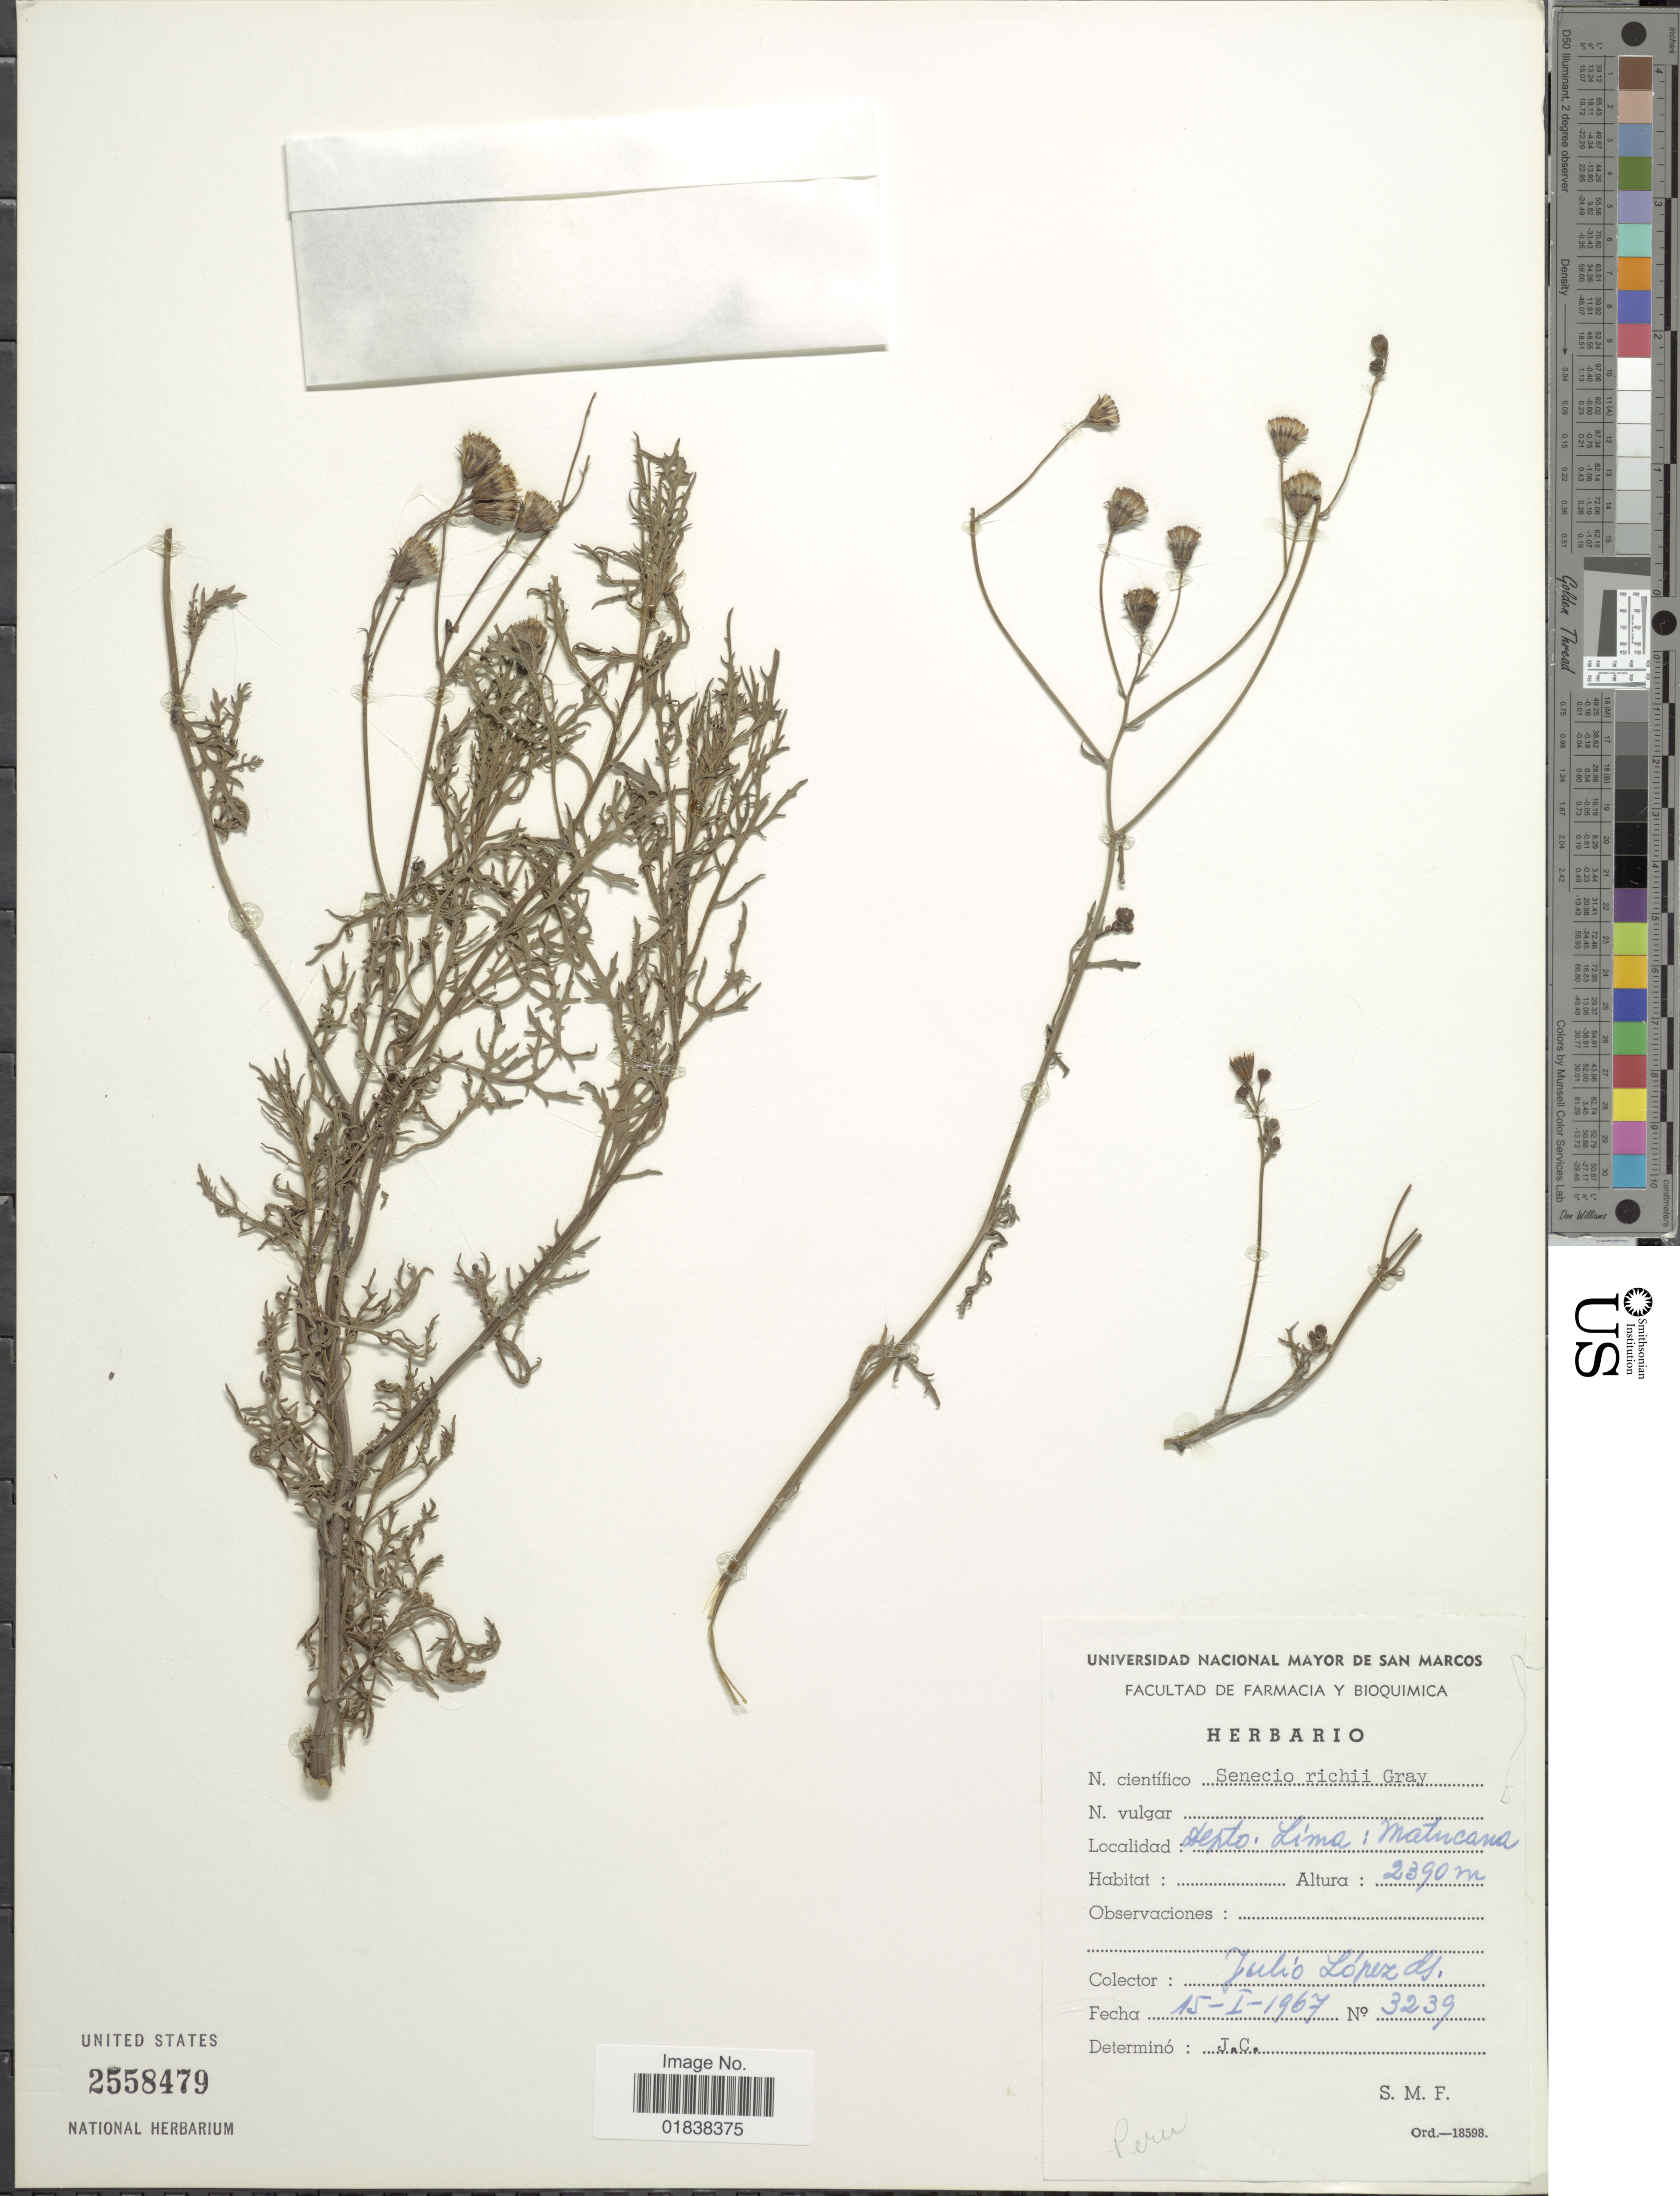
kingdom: Plantae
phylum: Tracheophyta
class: Magnoliopsida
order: Asterales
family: Asteraceae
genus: Senecio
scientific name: Senecio richii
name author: A. Gray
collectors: J. López G.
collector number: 3239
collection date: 1967-01-15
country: Peru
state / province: Lima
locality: Matucana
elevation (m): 2390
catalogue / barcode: US 2558479